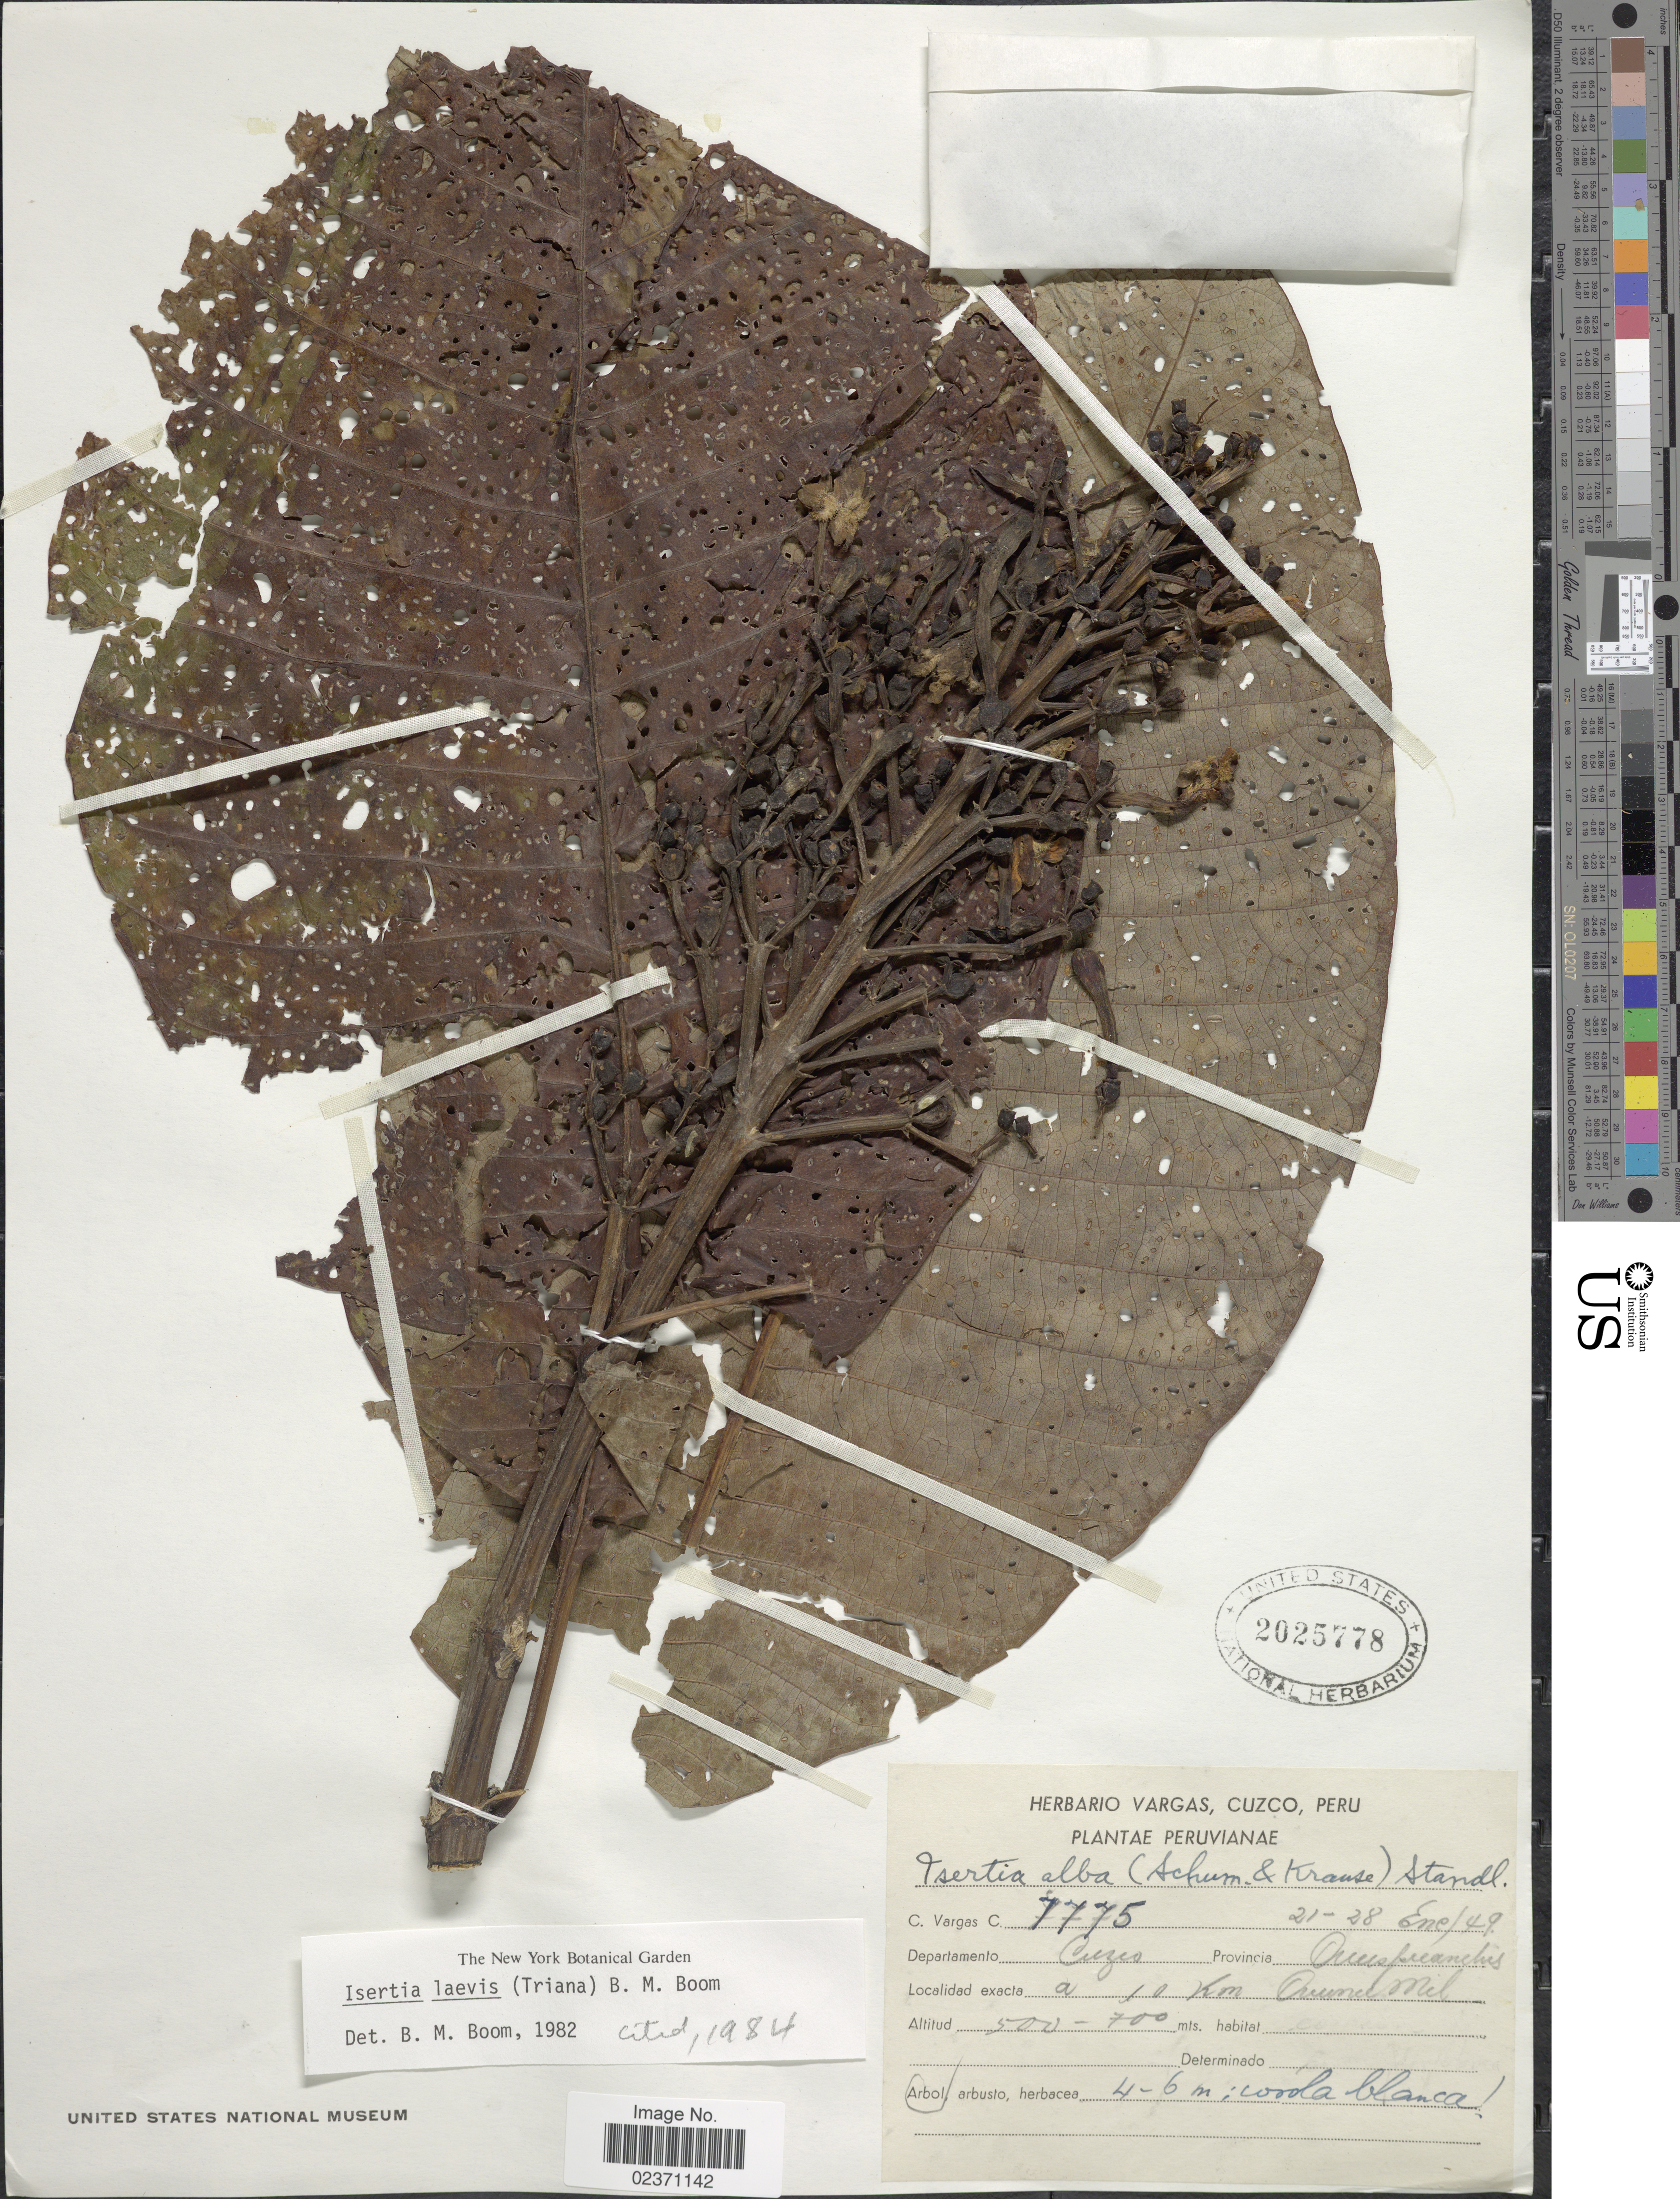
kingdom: Plantae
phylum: Tracheophyta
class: Magnoliopsida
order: Gentianales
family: Rubiaceae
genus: Isertia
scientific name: Isertia laevis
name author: (Triana) B.M. Boom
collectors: C. Vargas Calderón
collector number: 7775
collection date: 1949-01-21/1949-01-28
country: Peru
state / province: Cusco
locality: Departamento: Cuzco. Provincia Quispicanchis. A 10 Km Quince Mil.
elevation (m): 500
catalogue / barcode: US 2025778